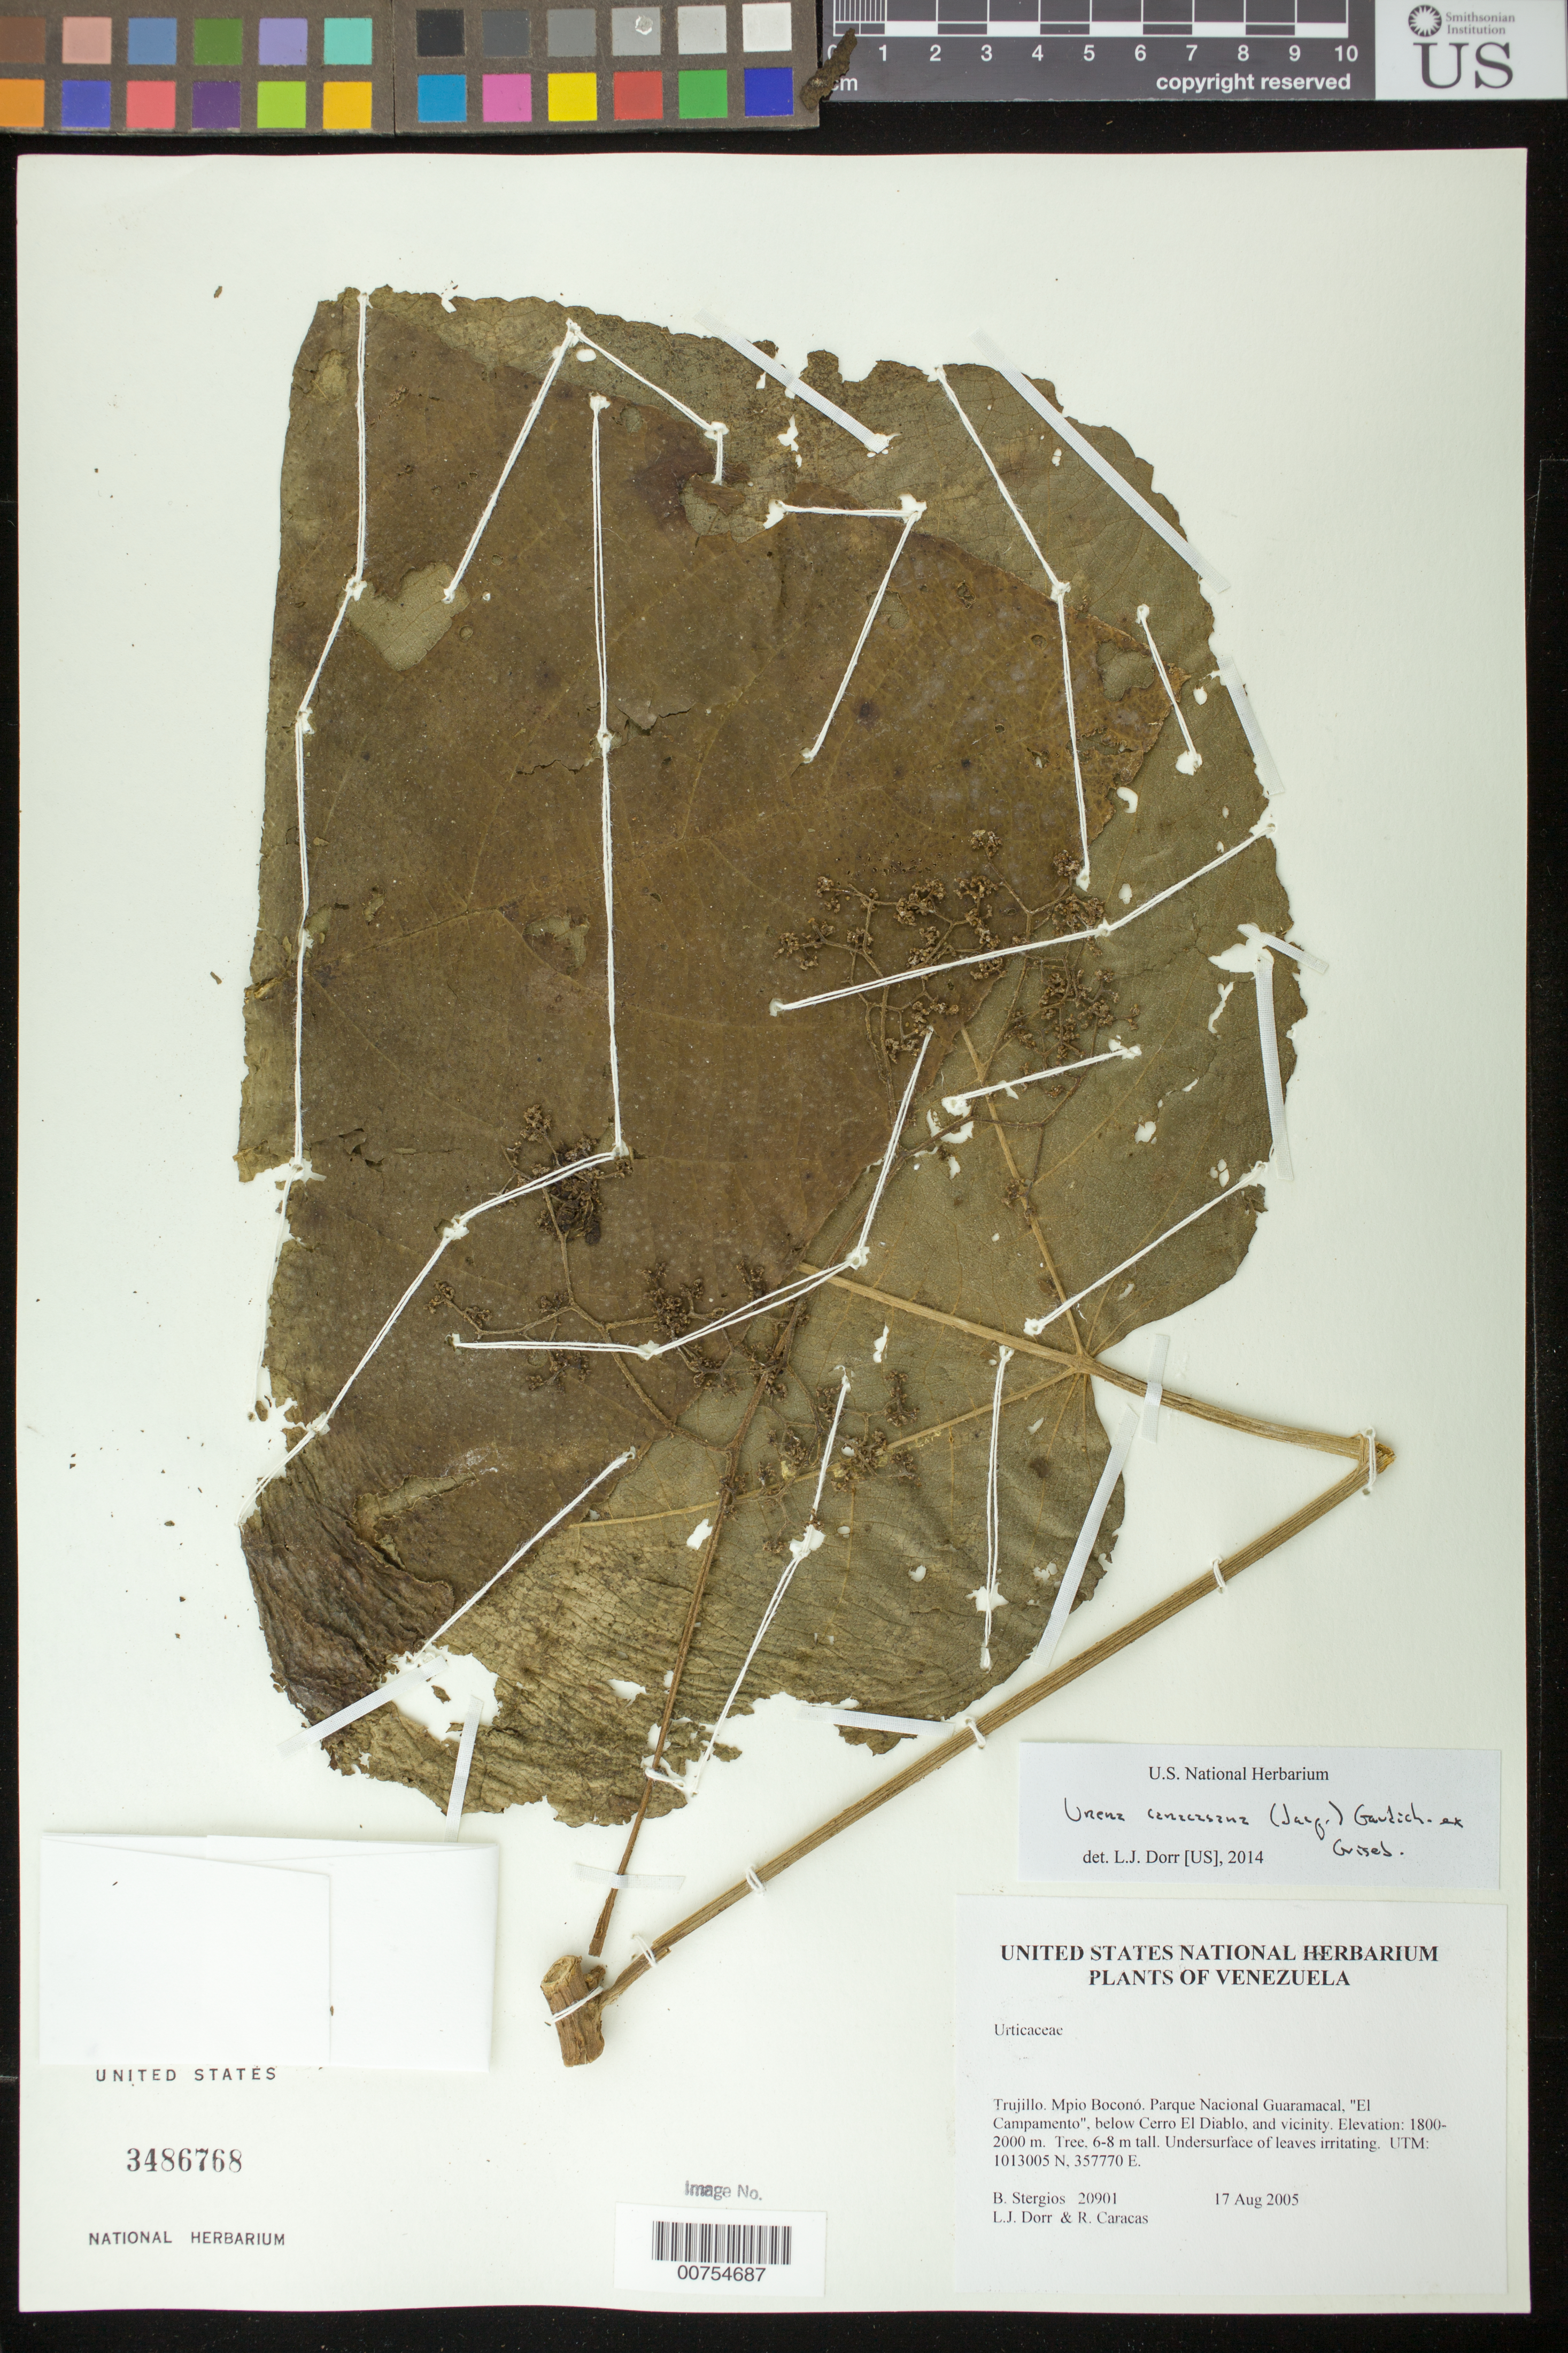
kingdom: Plantae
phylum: Tracheophyta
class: Magnoliopsida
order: Rosales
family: Urticaceae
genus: Urera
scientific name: Urera caracasana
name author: (Jacq.) Gaudich. ex Griseb.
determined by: Dorr, L. J., (BOT), Smithsonian Institution - National Museum of Natural History (UNITED STATES)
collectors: B. G. Stergios, L. J. Dorr & R. Caracas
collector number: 20901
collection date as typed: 17 Aug 2005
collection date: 2005-08-17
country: Venezuela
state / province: Trujillo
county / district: Boconó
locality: Parque Nacional Guaramacal, "El Campamento", below Cerro El Diablo, and vicinity.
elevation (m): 1800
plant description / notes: PORT, US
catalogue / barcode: US 3486768